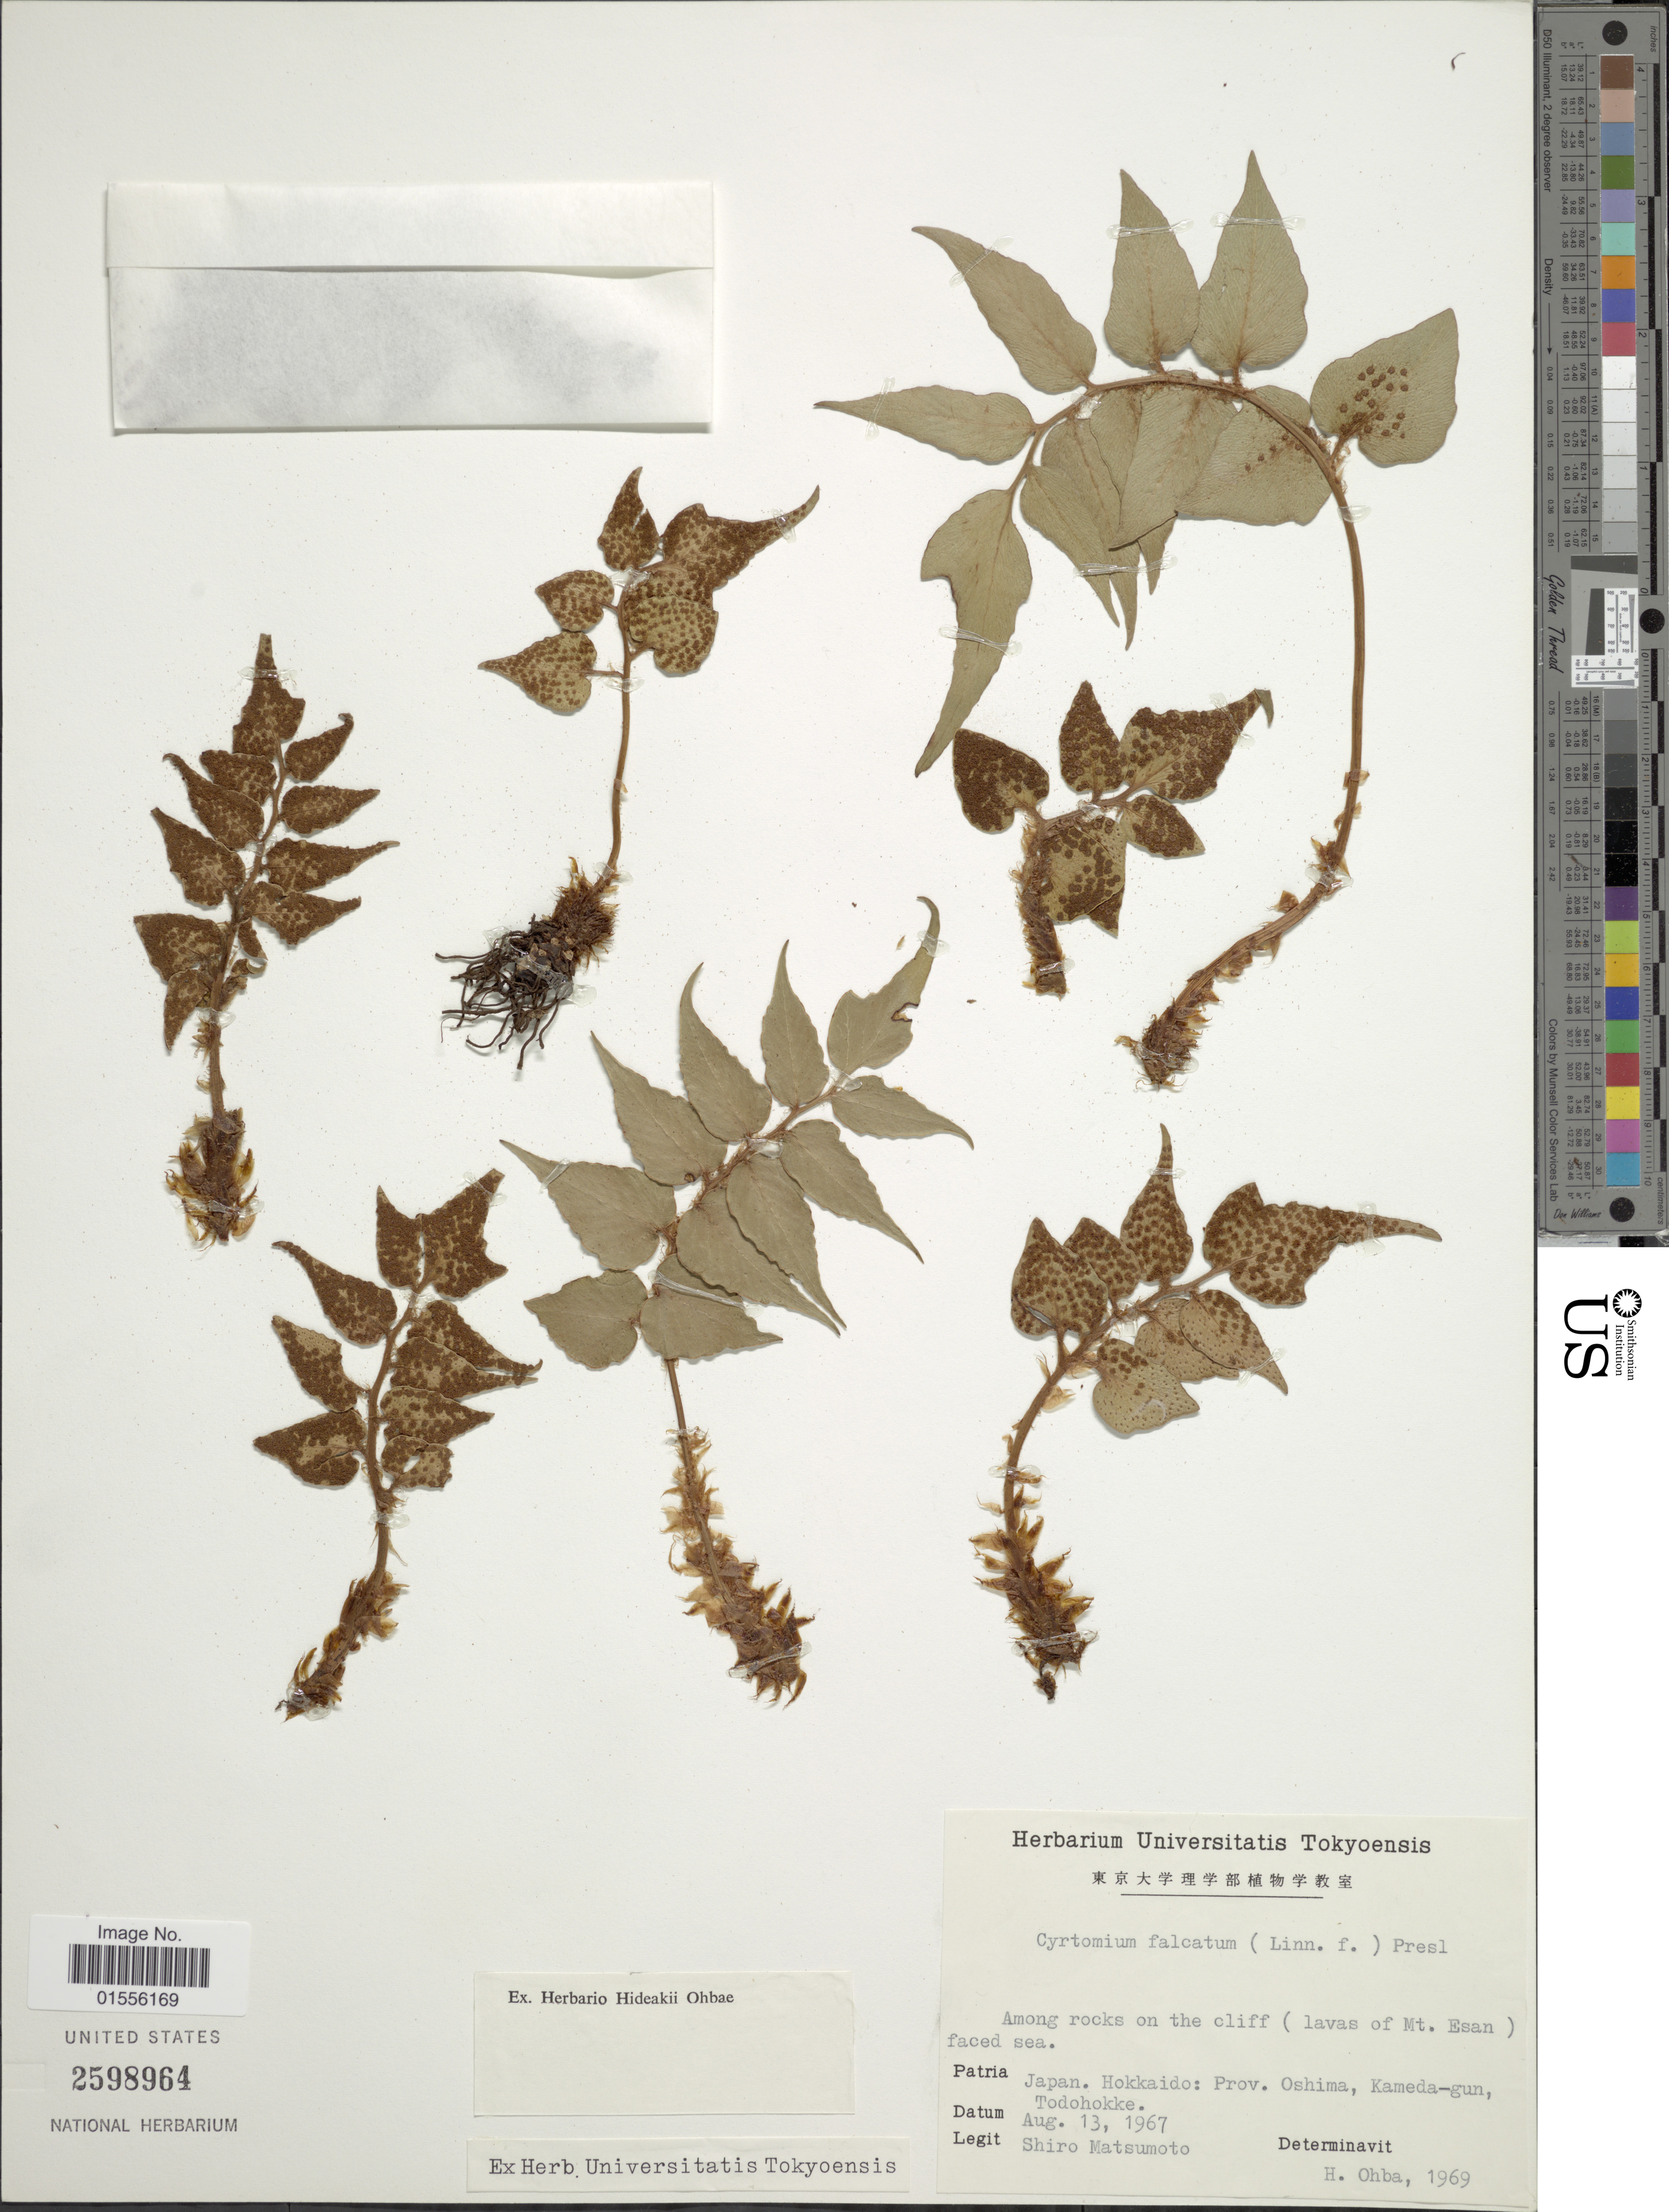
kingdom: Plantae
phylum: Tracheophyta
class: Polypodiopsida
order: Polypodiales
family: Dryopteridaceae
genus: Cyrtomium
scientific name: Cyrtomium falcatum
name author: (L. f.) C. Presl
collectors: S. Matsumoto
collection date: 1967-08-13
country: Japan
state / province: Hokkaidō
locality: Prov. Oshima, Kameda-gun, Todohokke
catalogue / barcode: US 2598964